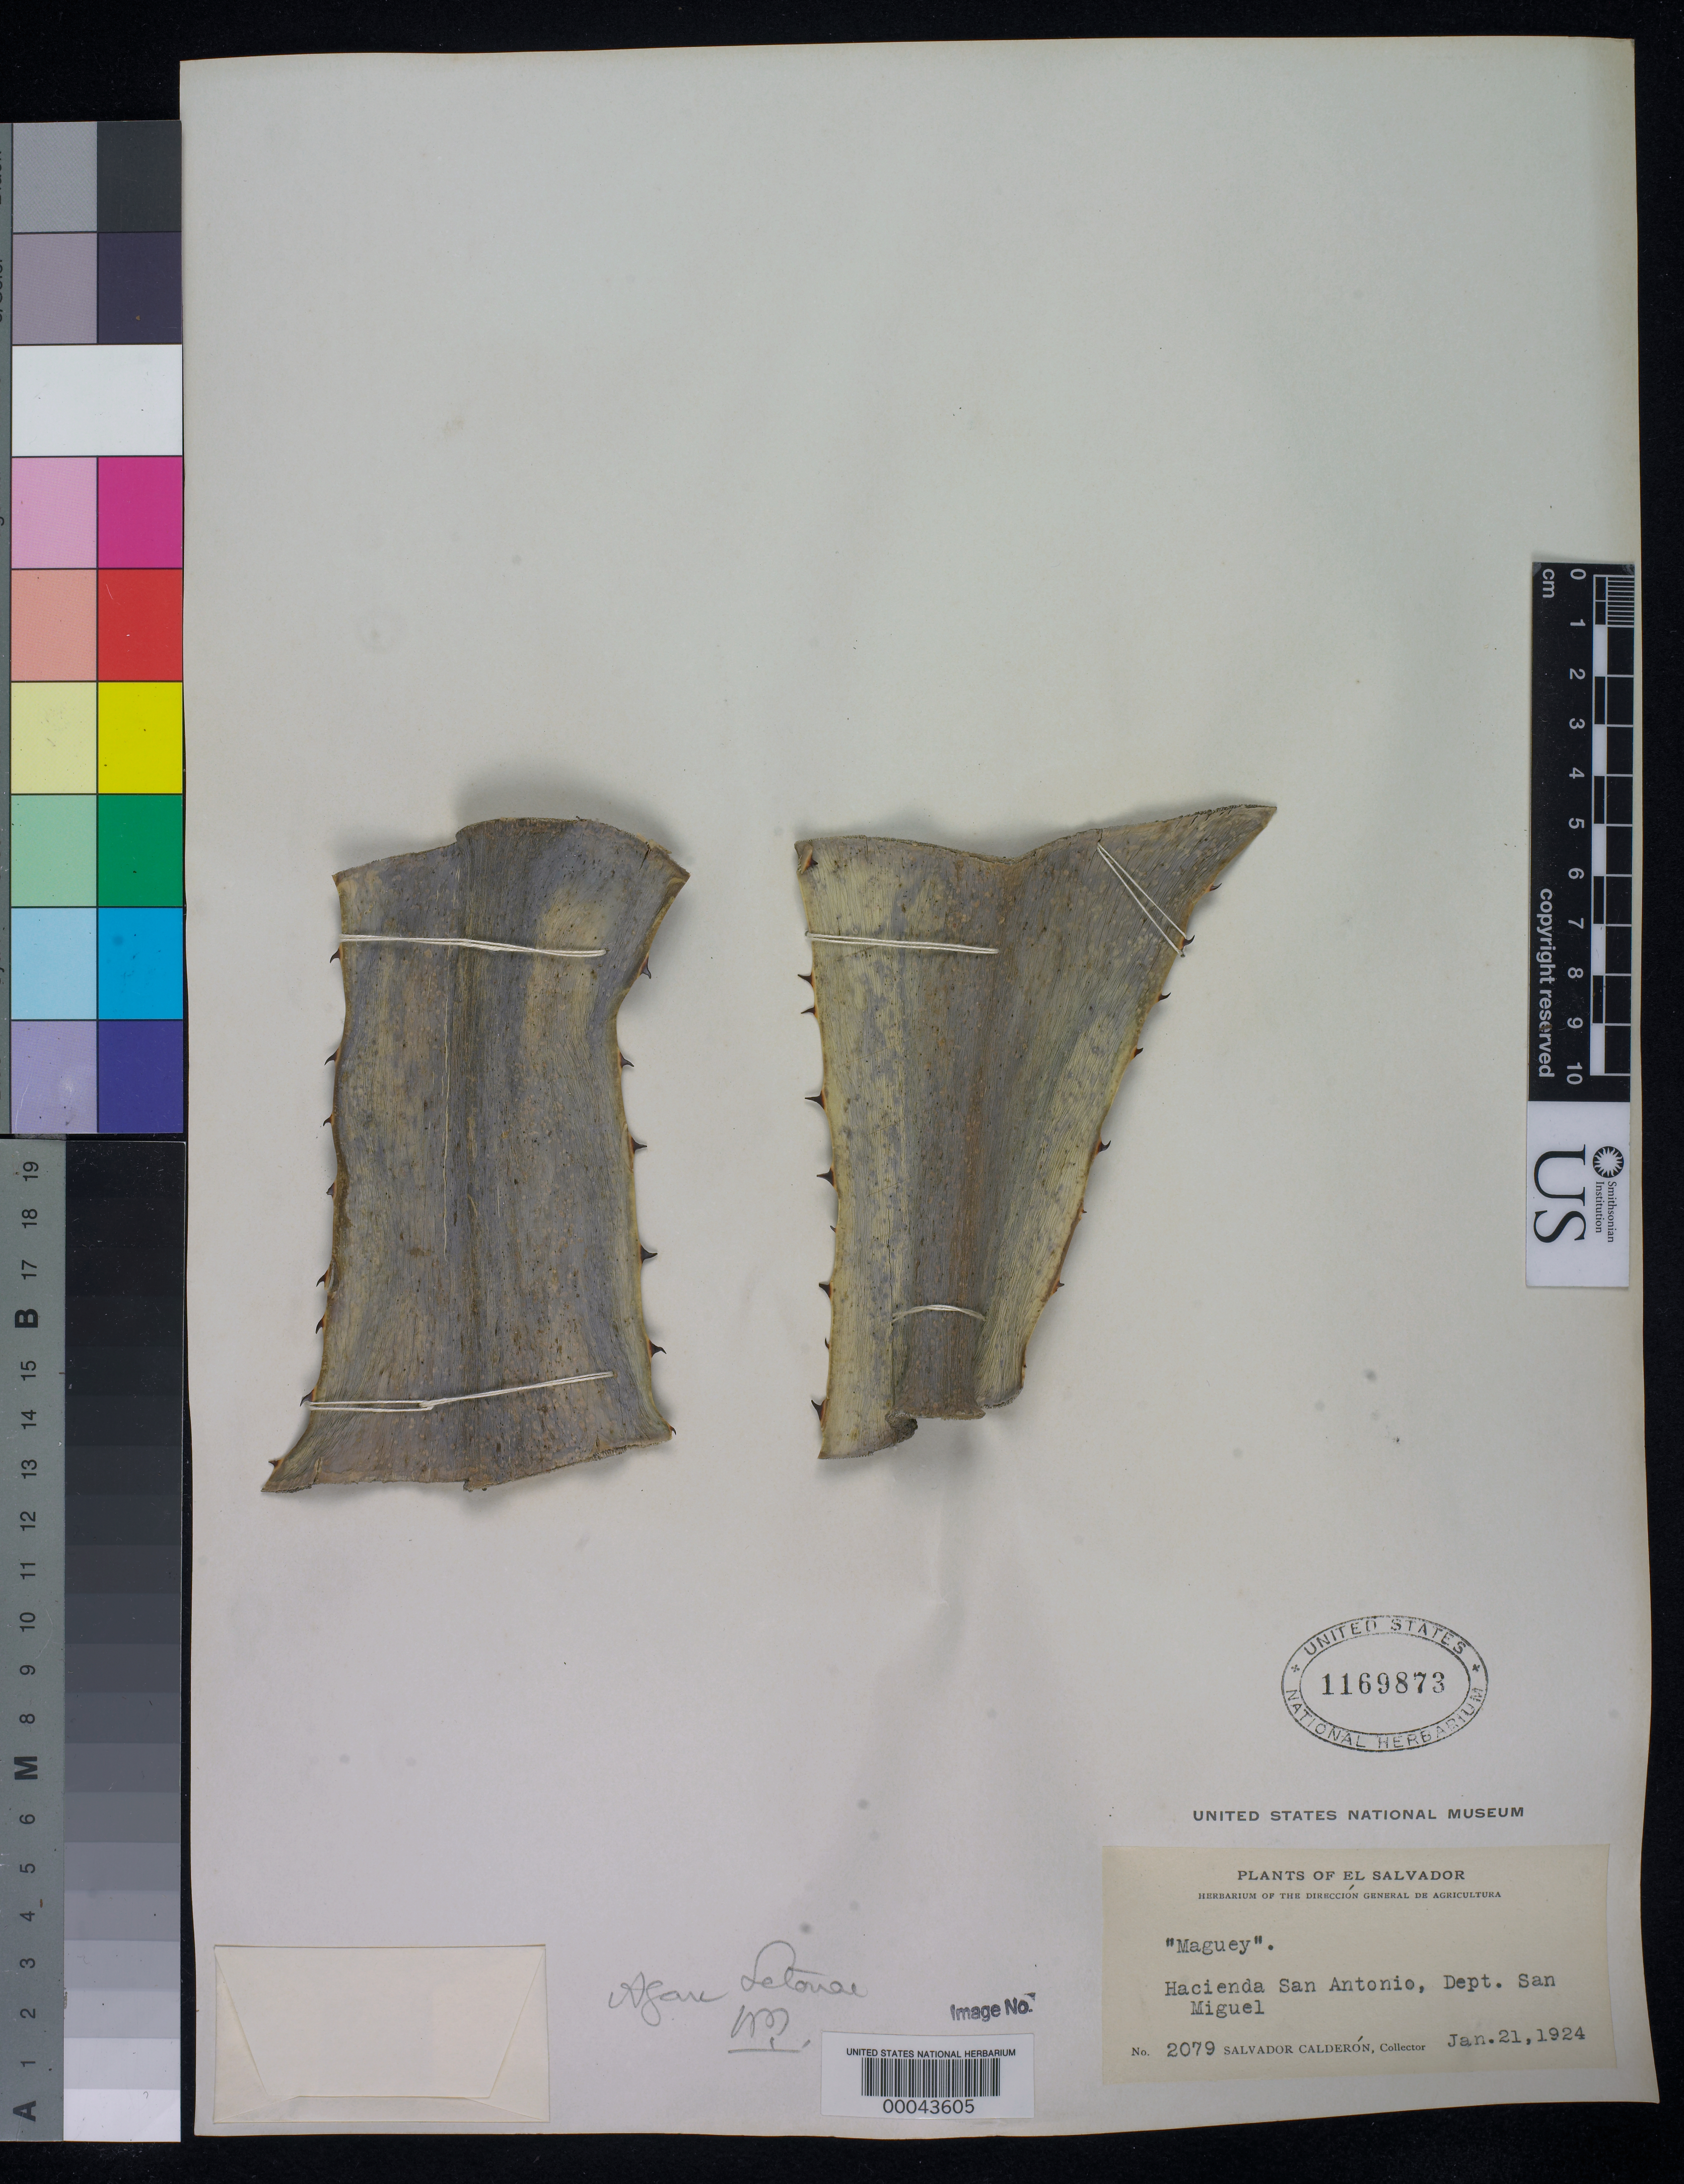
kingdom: Plantae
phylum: Tracheophyta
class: Liliopsida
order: Asparagales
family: Asparagaceae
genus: Agave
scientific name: Agave angustifolia var. letonae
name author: (F.W. Taylor ex Trel.) Gentry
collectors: S. Calderón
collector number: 2079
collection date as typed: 21 Jan 1924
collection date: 1924-01-21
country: El Salvador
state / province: San Miguel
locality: Hacienda san antonio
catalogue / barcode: US 1169873